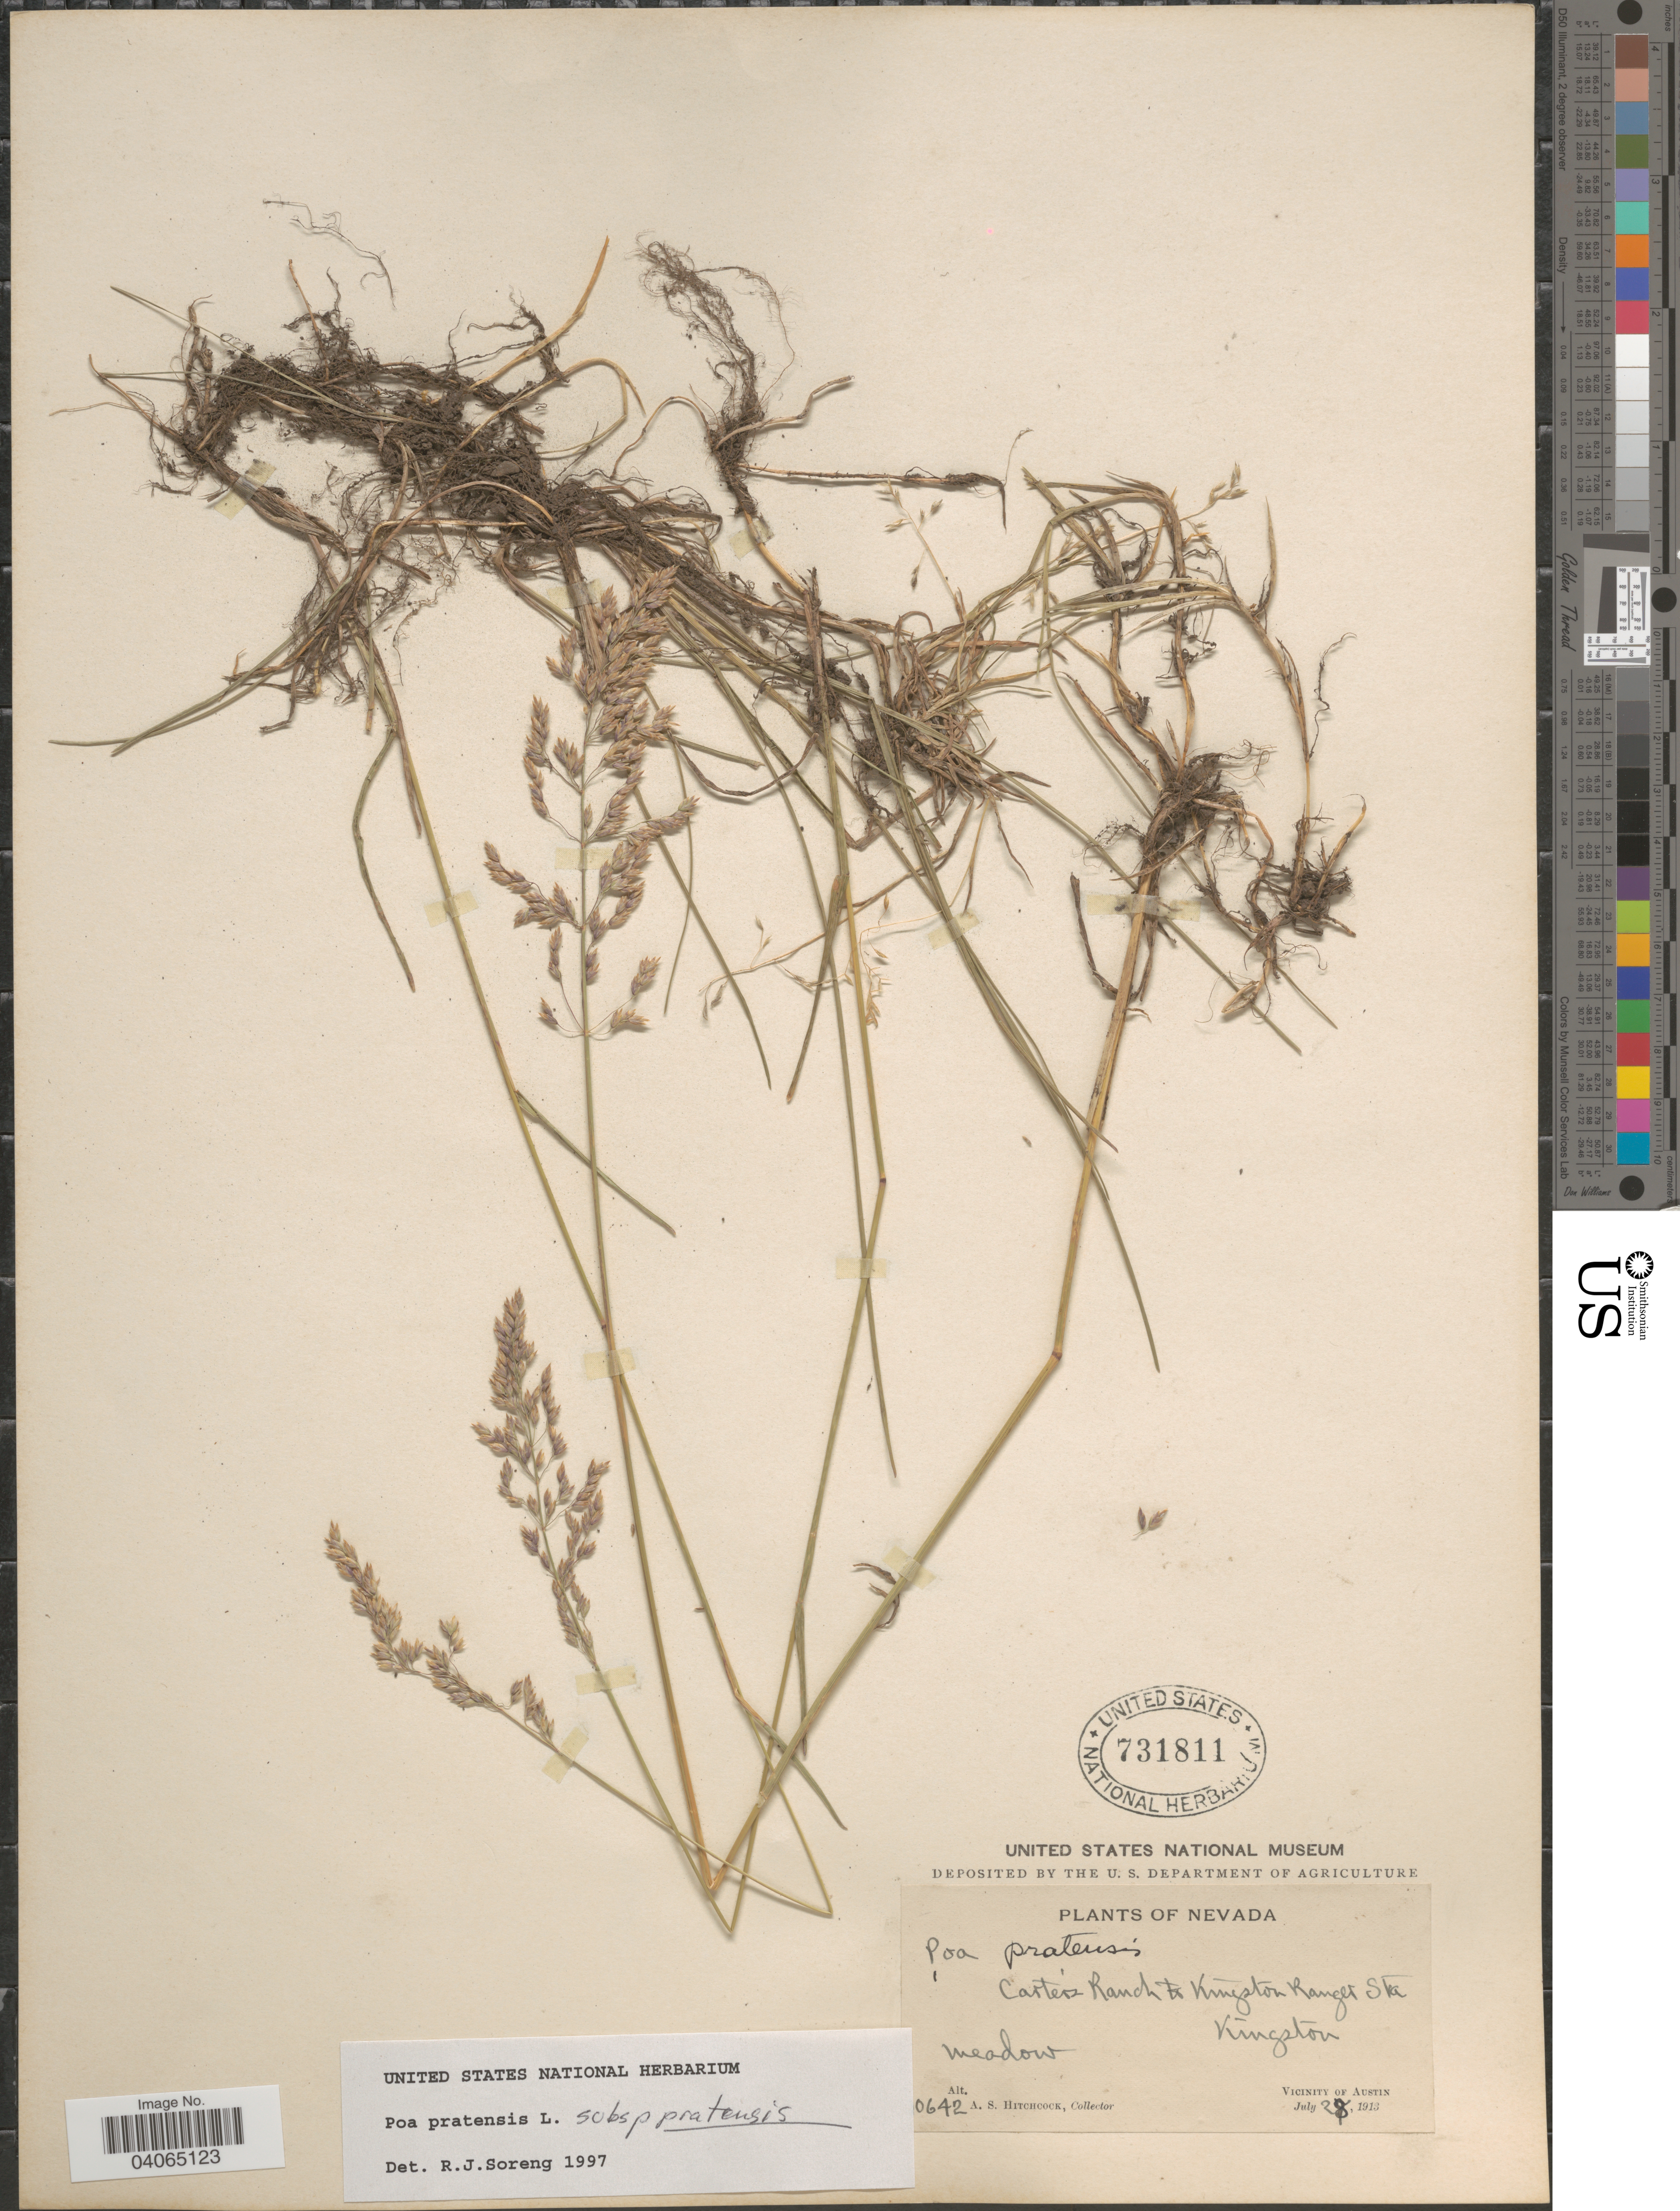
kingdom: Plantae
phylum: Tracheophyta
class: Liliopsida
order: Poales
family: Poaceae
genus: Poa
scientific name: Poa pratensis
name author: L.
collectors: A. S. Hitchcock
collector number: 0642*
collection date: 1913-07-28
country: United States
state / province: Nevada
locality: Carter's Ranch to Kingston Ranger Sta. Kingston. Vicinity of Austin.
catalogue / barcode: US 731811